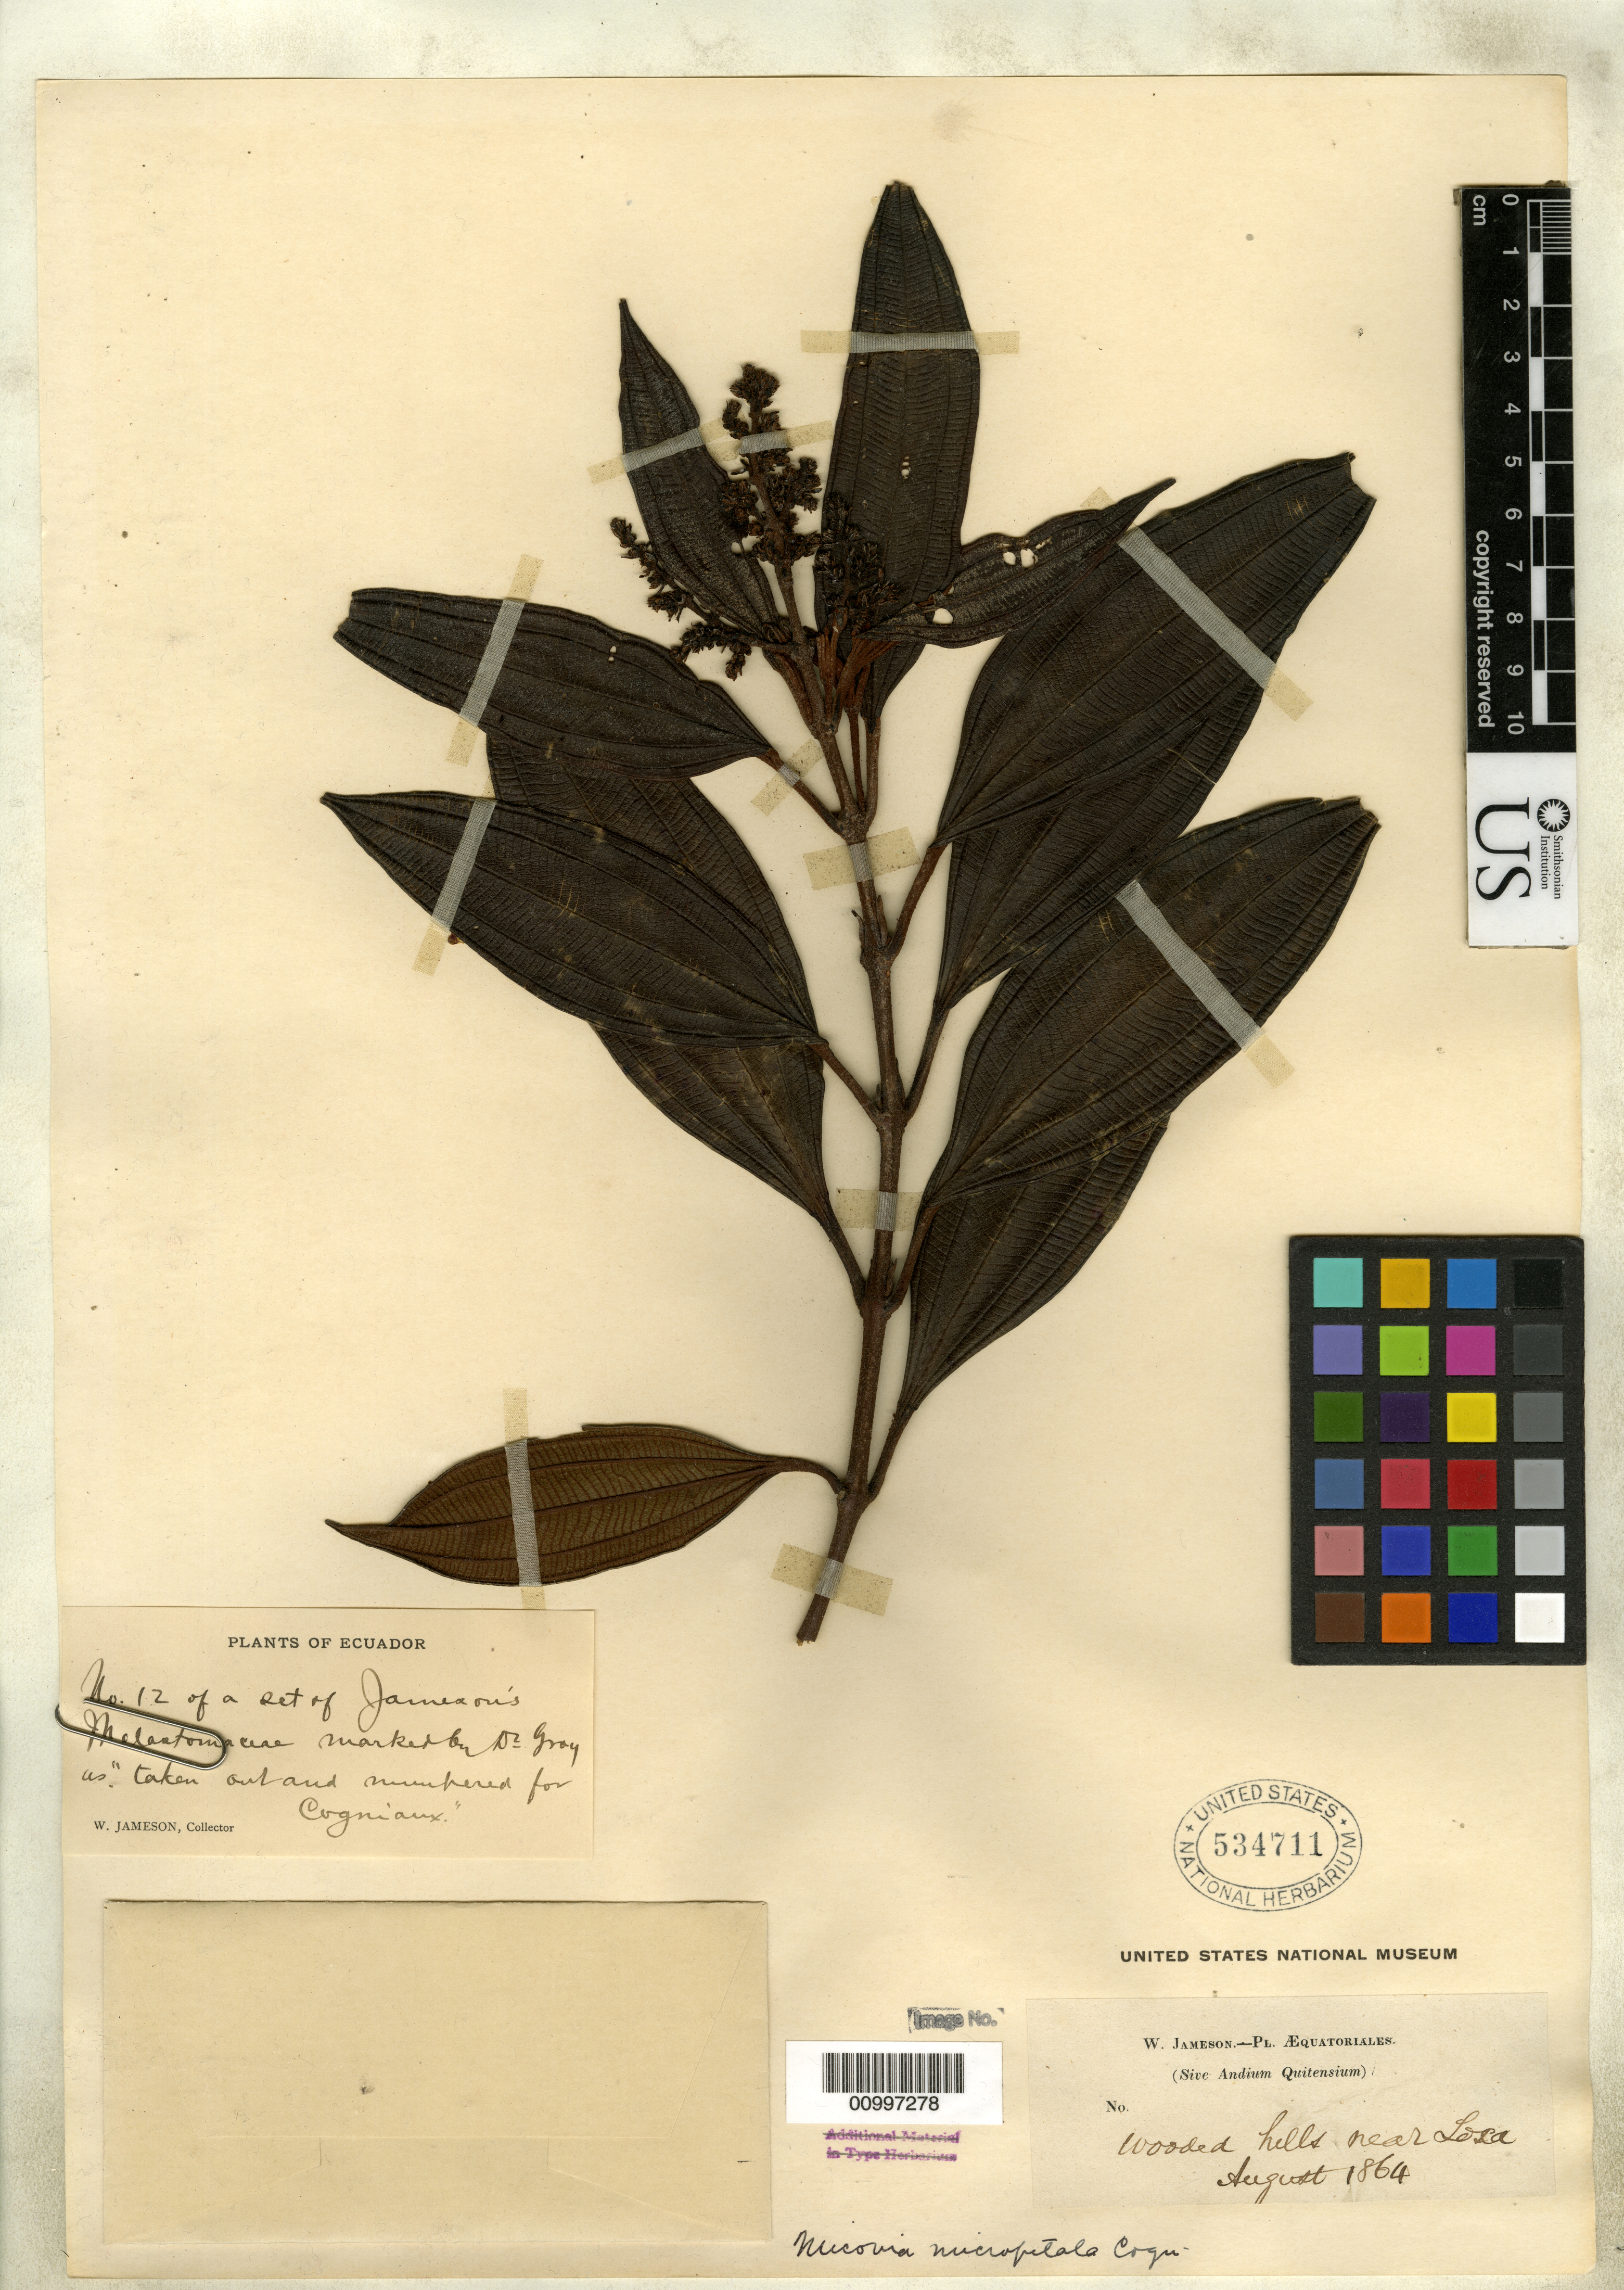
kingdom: Plantae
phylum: Tracheophyta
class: Magnoliopsida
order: Myrtales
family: Melastomataceae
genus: Miconia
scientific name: Miconia micropetala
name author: Cogn. in A. DC.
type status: Isotype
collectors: W. Jameson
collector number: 12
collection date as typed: Aug 1864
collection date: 1864-08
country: Ecuador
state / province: Loja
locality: Near Loja.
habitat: Wooded hills.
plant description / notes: Collection number 12 of a set of Jameson's Melatomataceae.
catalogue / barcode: US 534711